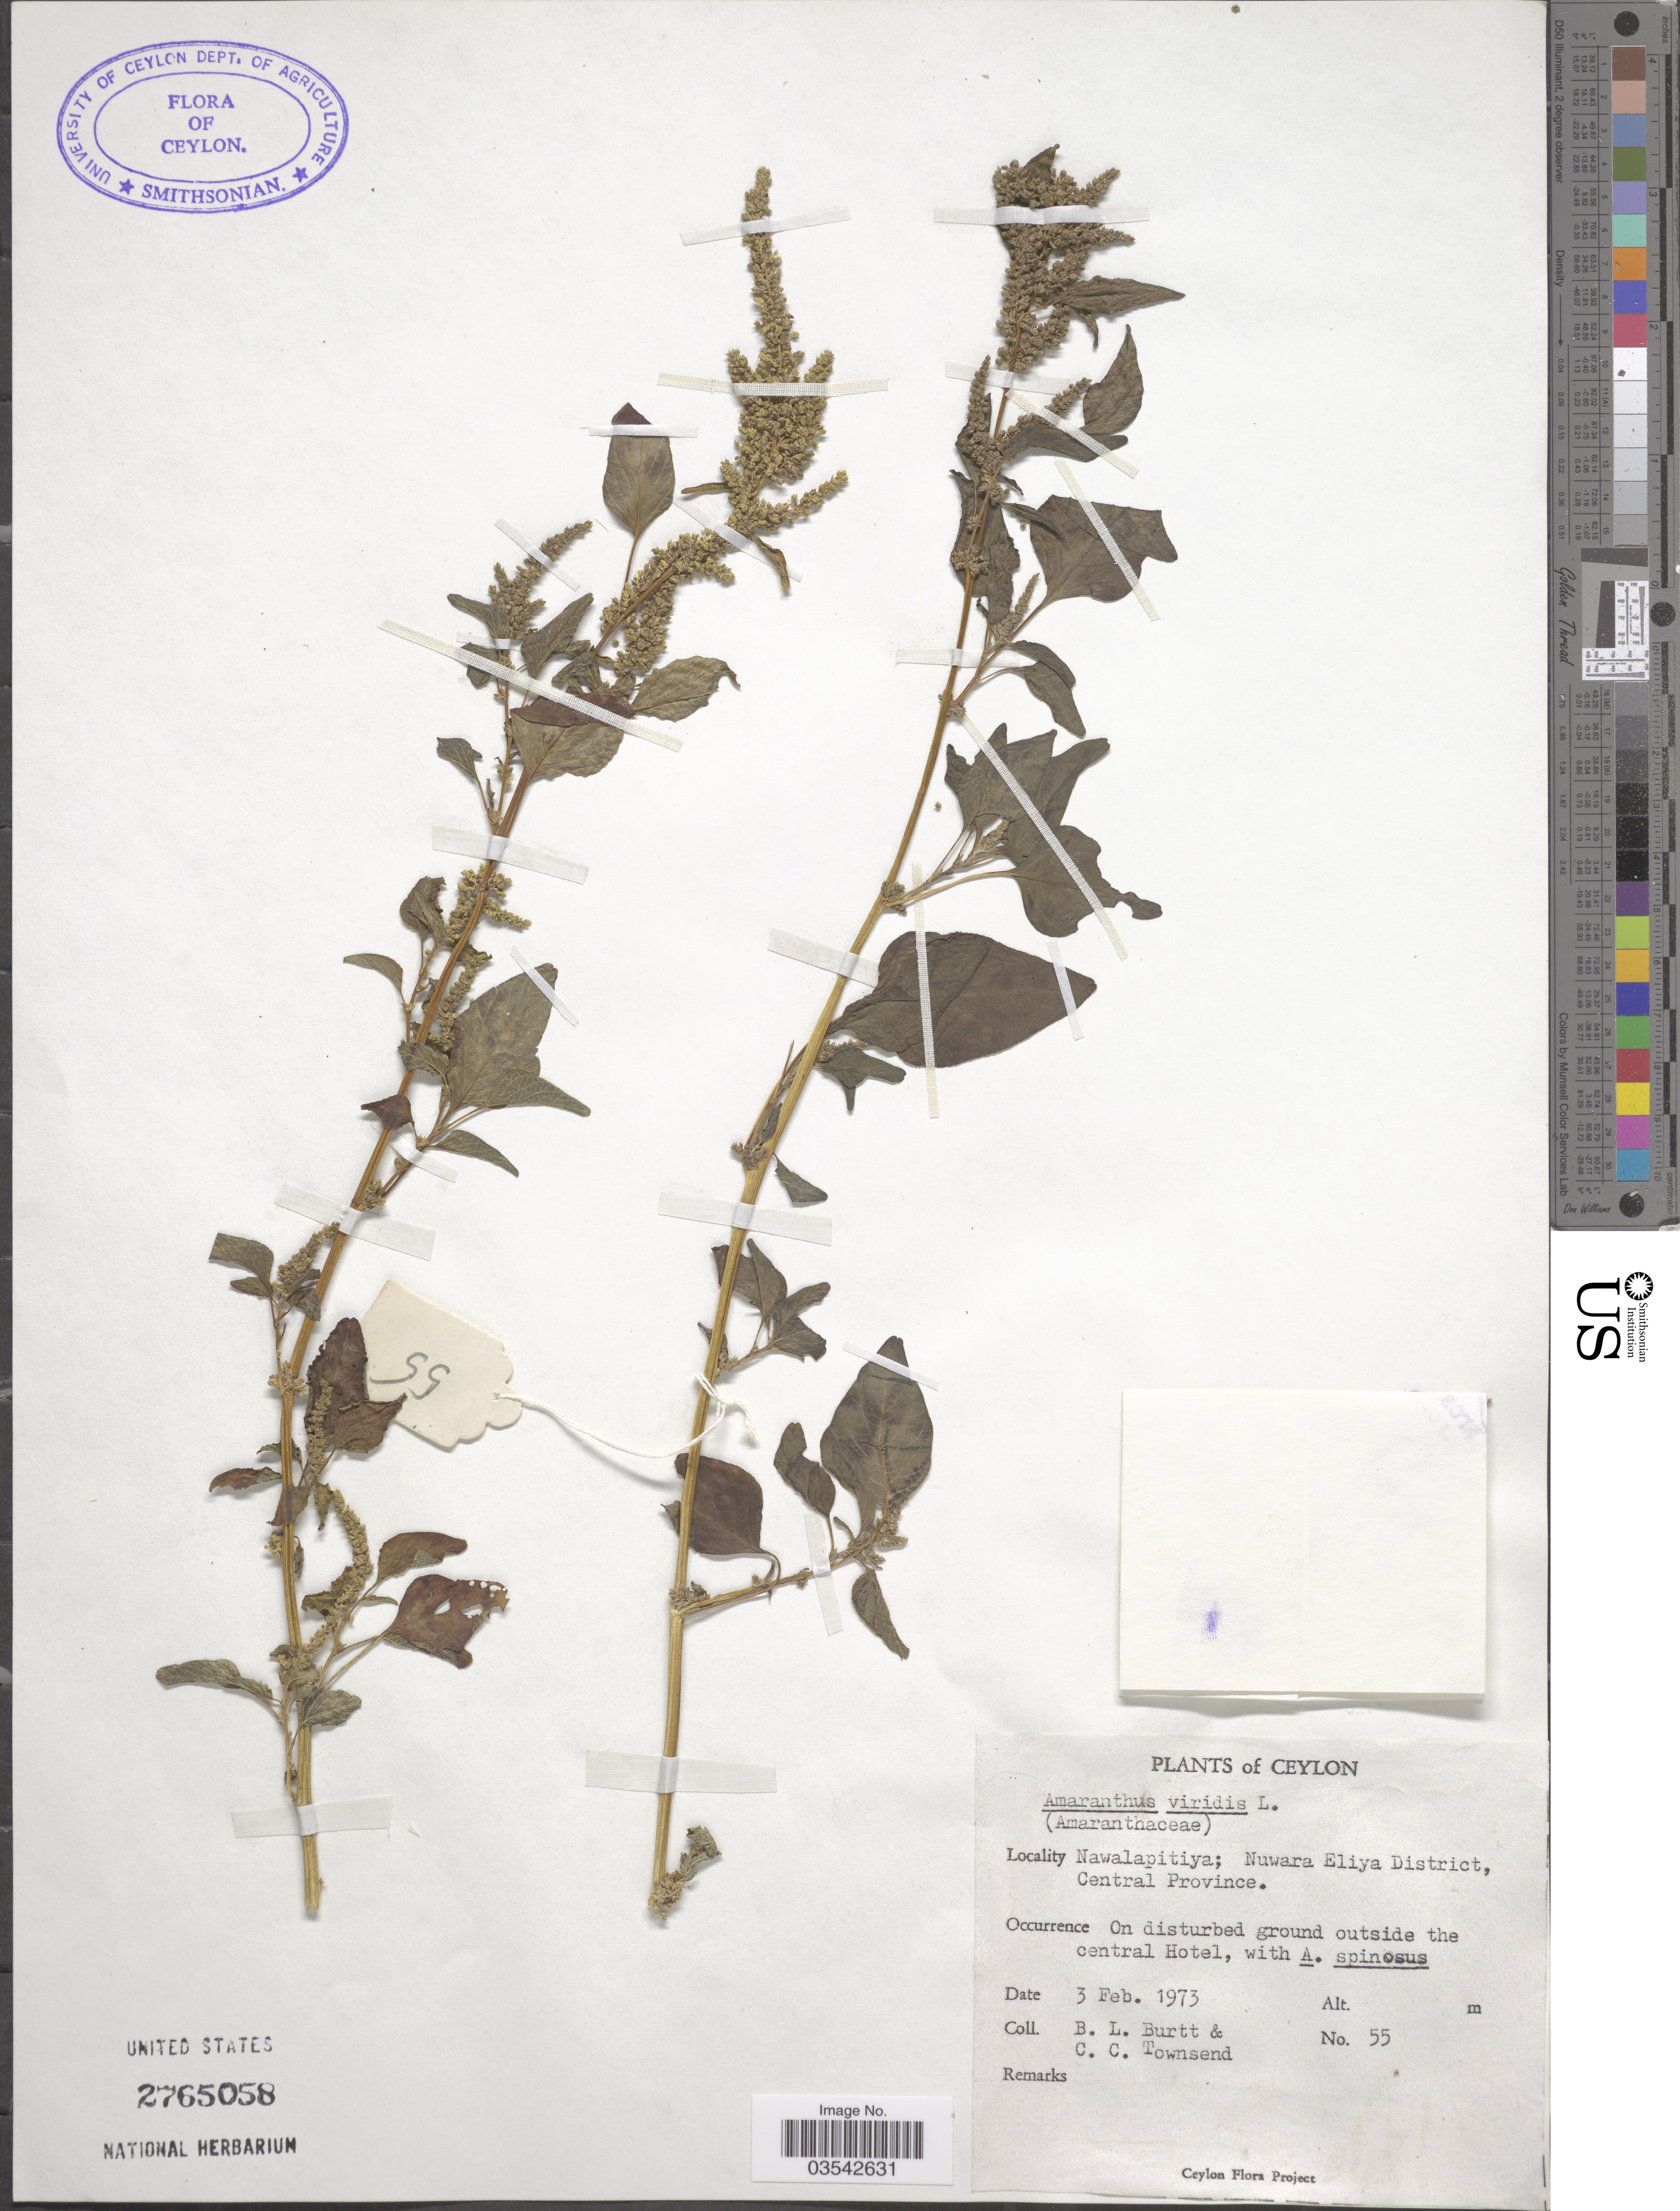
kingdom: Plantae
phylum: Tracheophyta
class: Magnoliopsida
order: Caryophyllales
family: Amaranthaceae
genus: Amaranthus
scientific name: Amaranthus viridis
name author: L.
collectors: B. L. Burtt & C. C. Townsend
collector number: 55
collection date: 1973-02-03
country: Sri Lanka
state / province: Central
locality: Ceylon. Nawalapitiya; Nuwara Eliya District. Outside the central Hotel.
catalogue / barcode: US 2765058